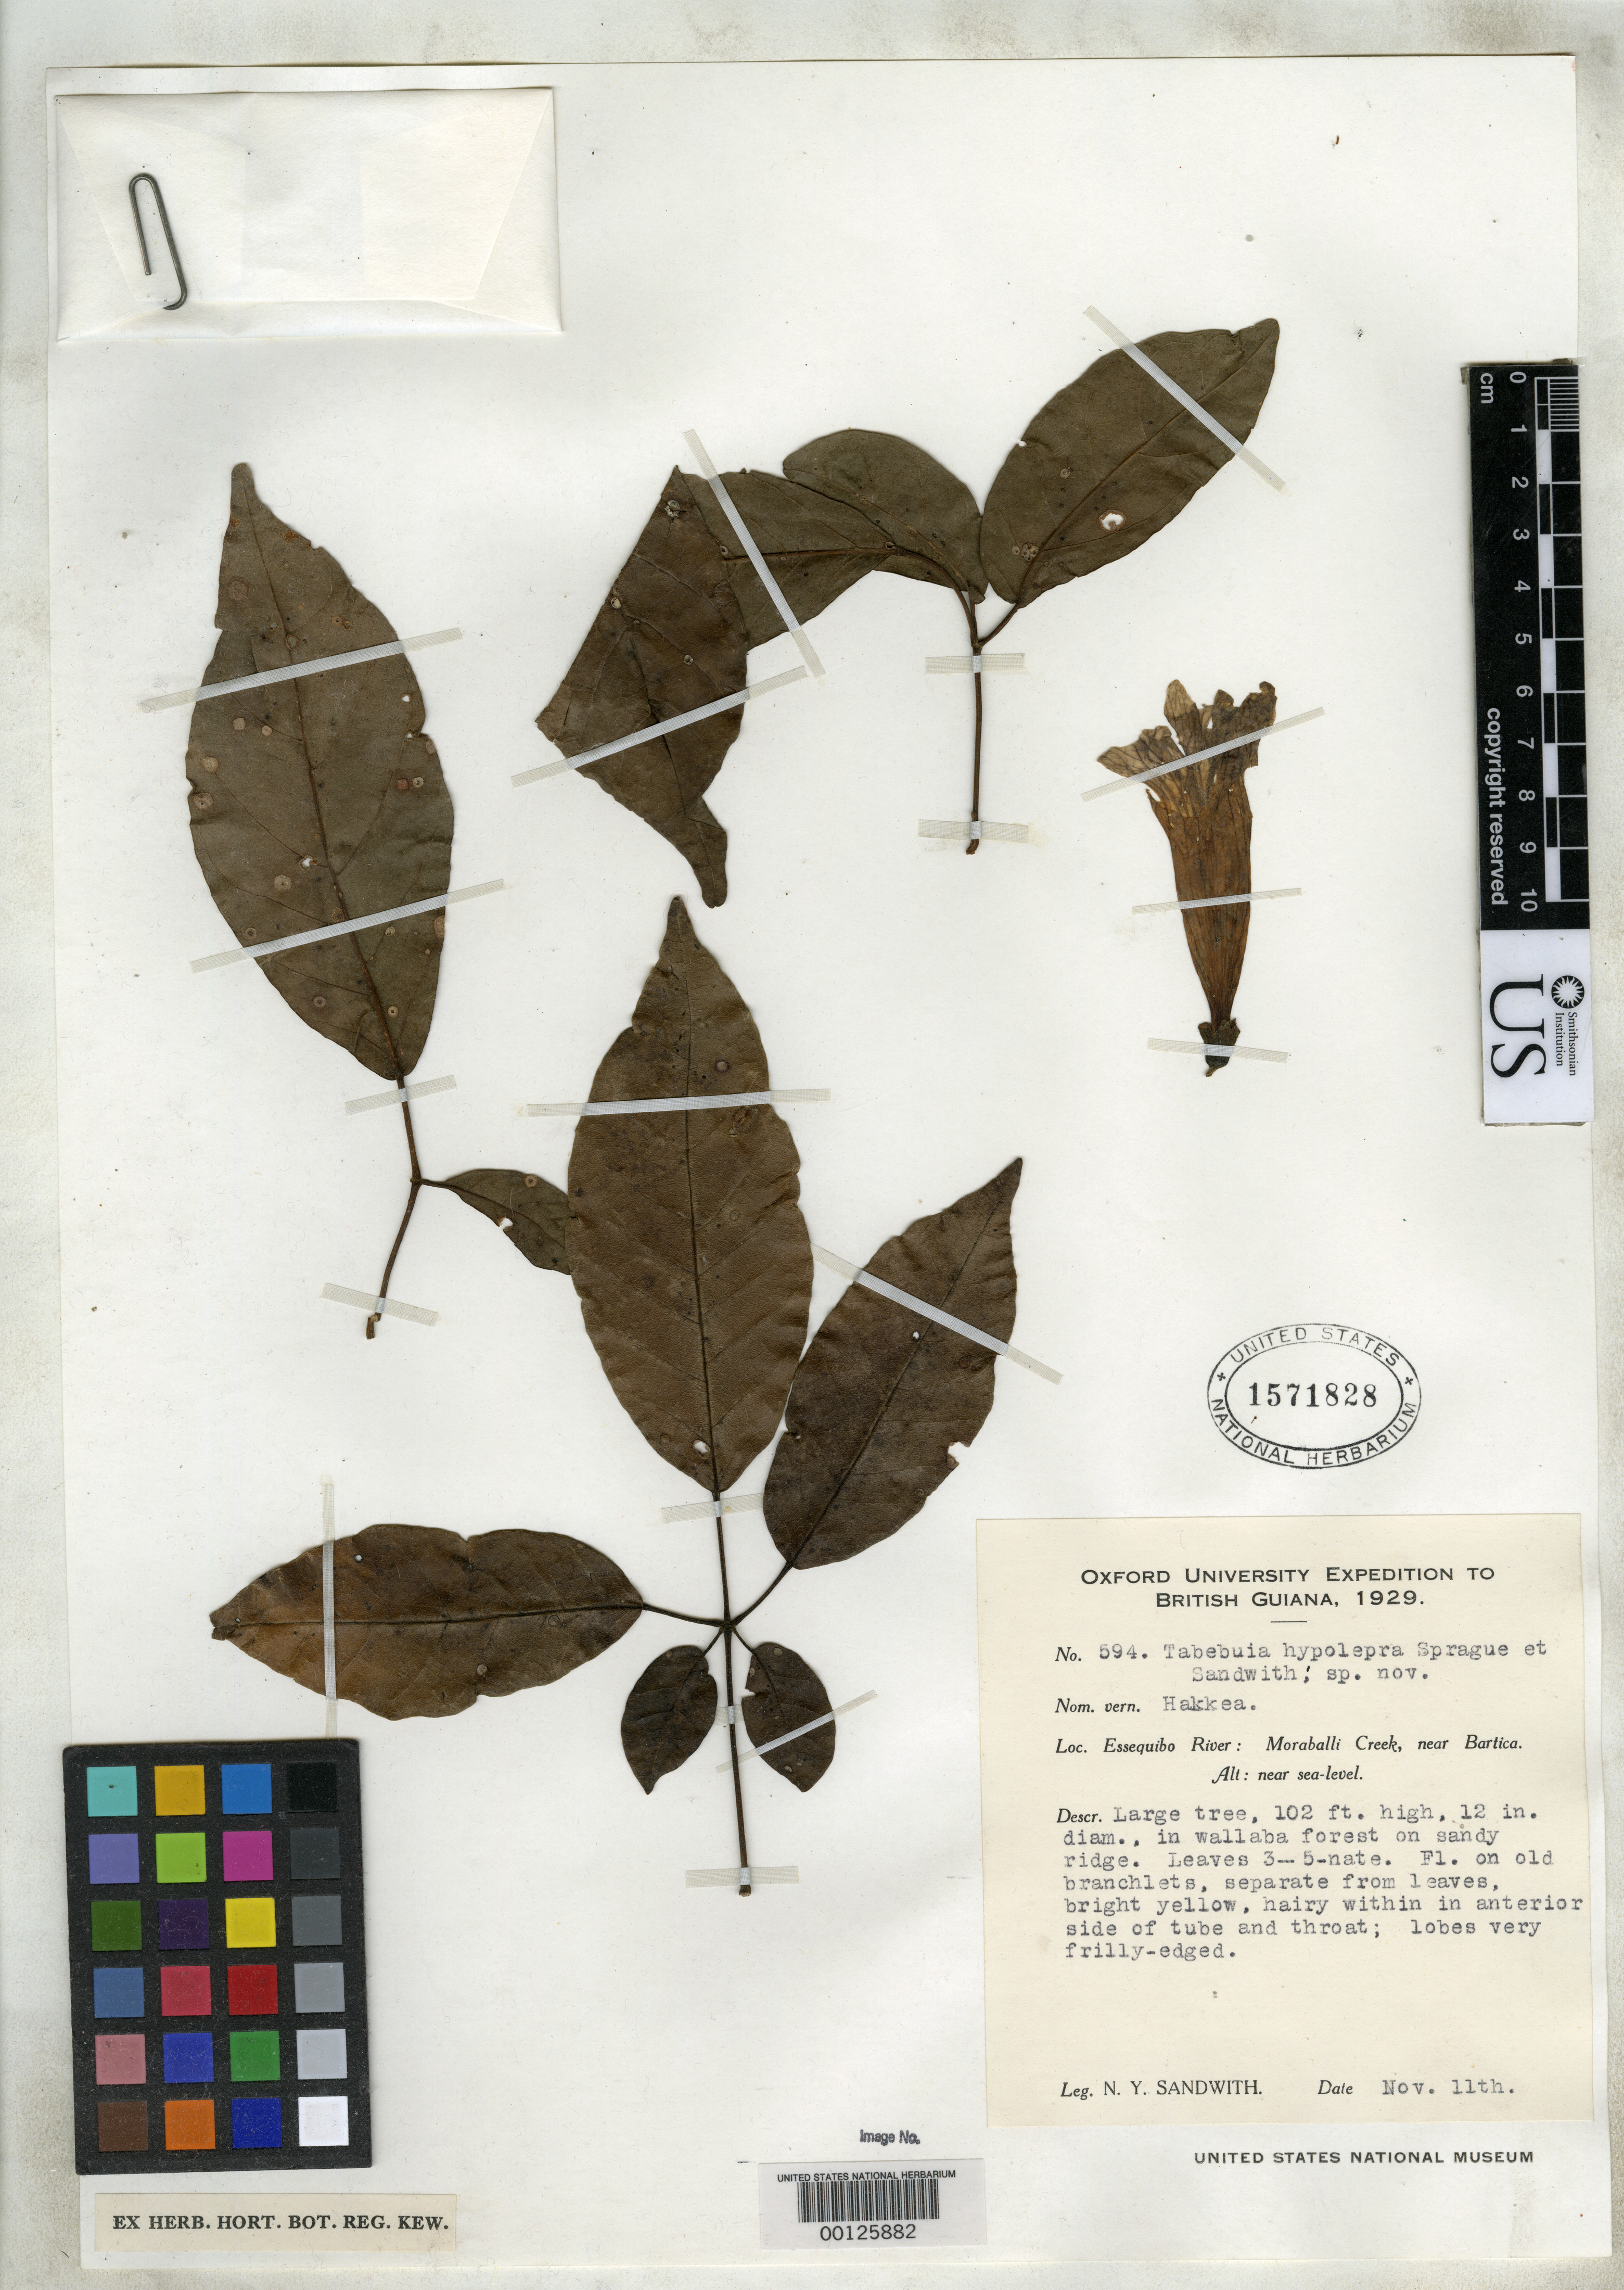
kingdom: Plantae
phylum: Tracheophyta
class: Magnoliopsida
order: Lamiales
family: Bignoniaceae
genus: Tabebuia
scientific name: Tabebuia hypolepra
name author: Sprague & Sandwith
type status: Isotype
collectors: N. Y. Sandwith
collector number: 594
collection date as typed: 11 Nov 1929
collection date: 1929-11-11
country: Guyana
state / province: Mazaruni / Potaro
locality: Essequibo River and Moraballi Creek near Bartica.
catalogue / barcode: US 1571828